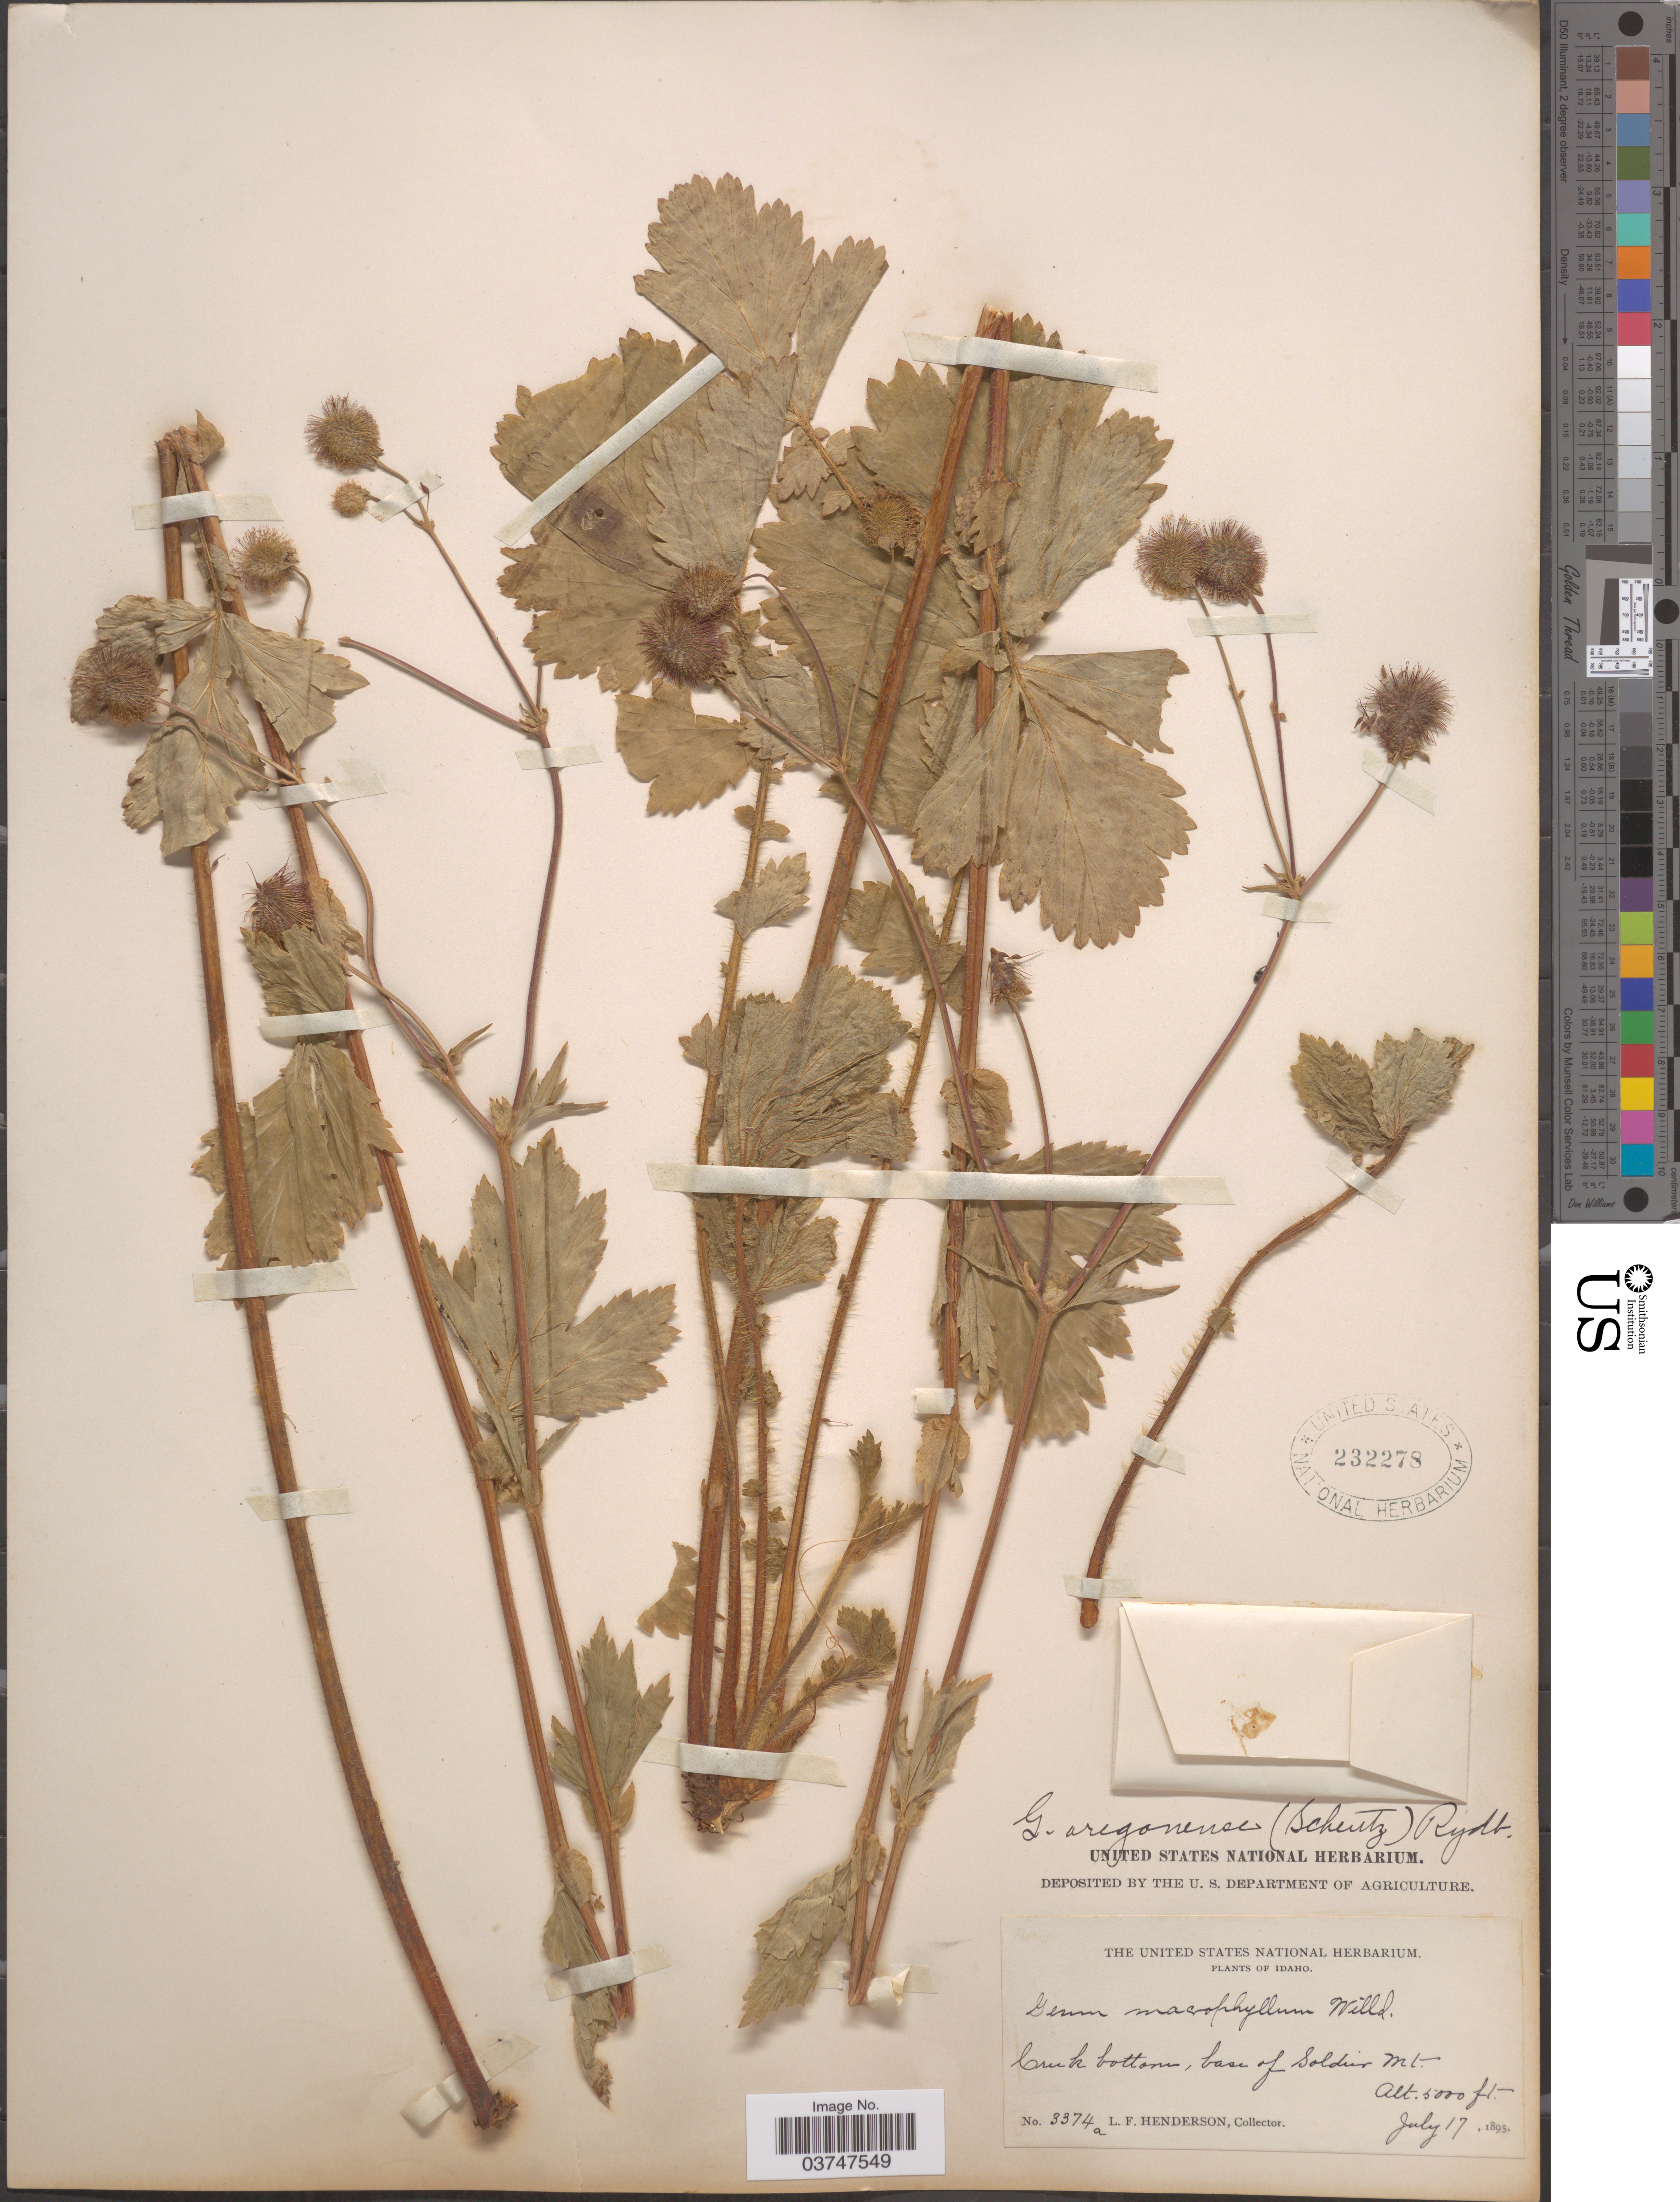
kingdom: Plantae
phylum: Tracheophyta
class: Magnoliopsida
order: Rosales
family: Rosaceae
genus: Geum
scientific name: Geum macrophyllum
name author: Willd.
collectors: L. Henderson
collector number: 3374a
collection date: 1895-07-17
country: United States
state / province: Idaho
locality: Creek bottom, base of Soldier Mt.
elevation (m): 1524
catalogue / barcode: US 232278